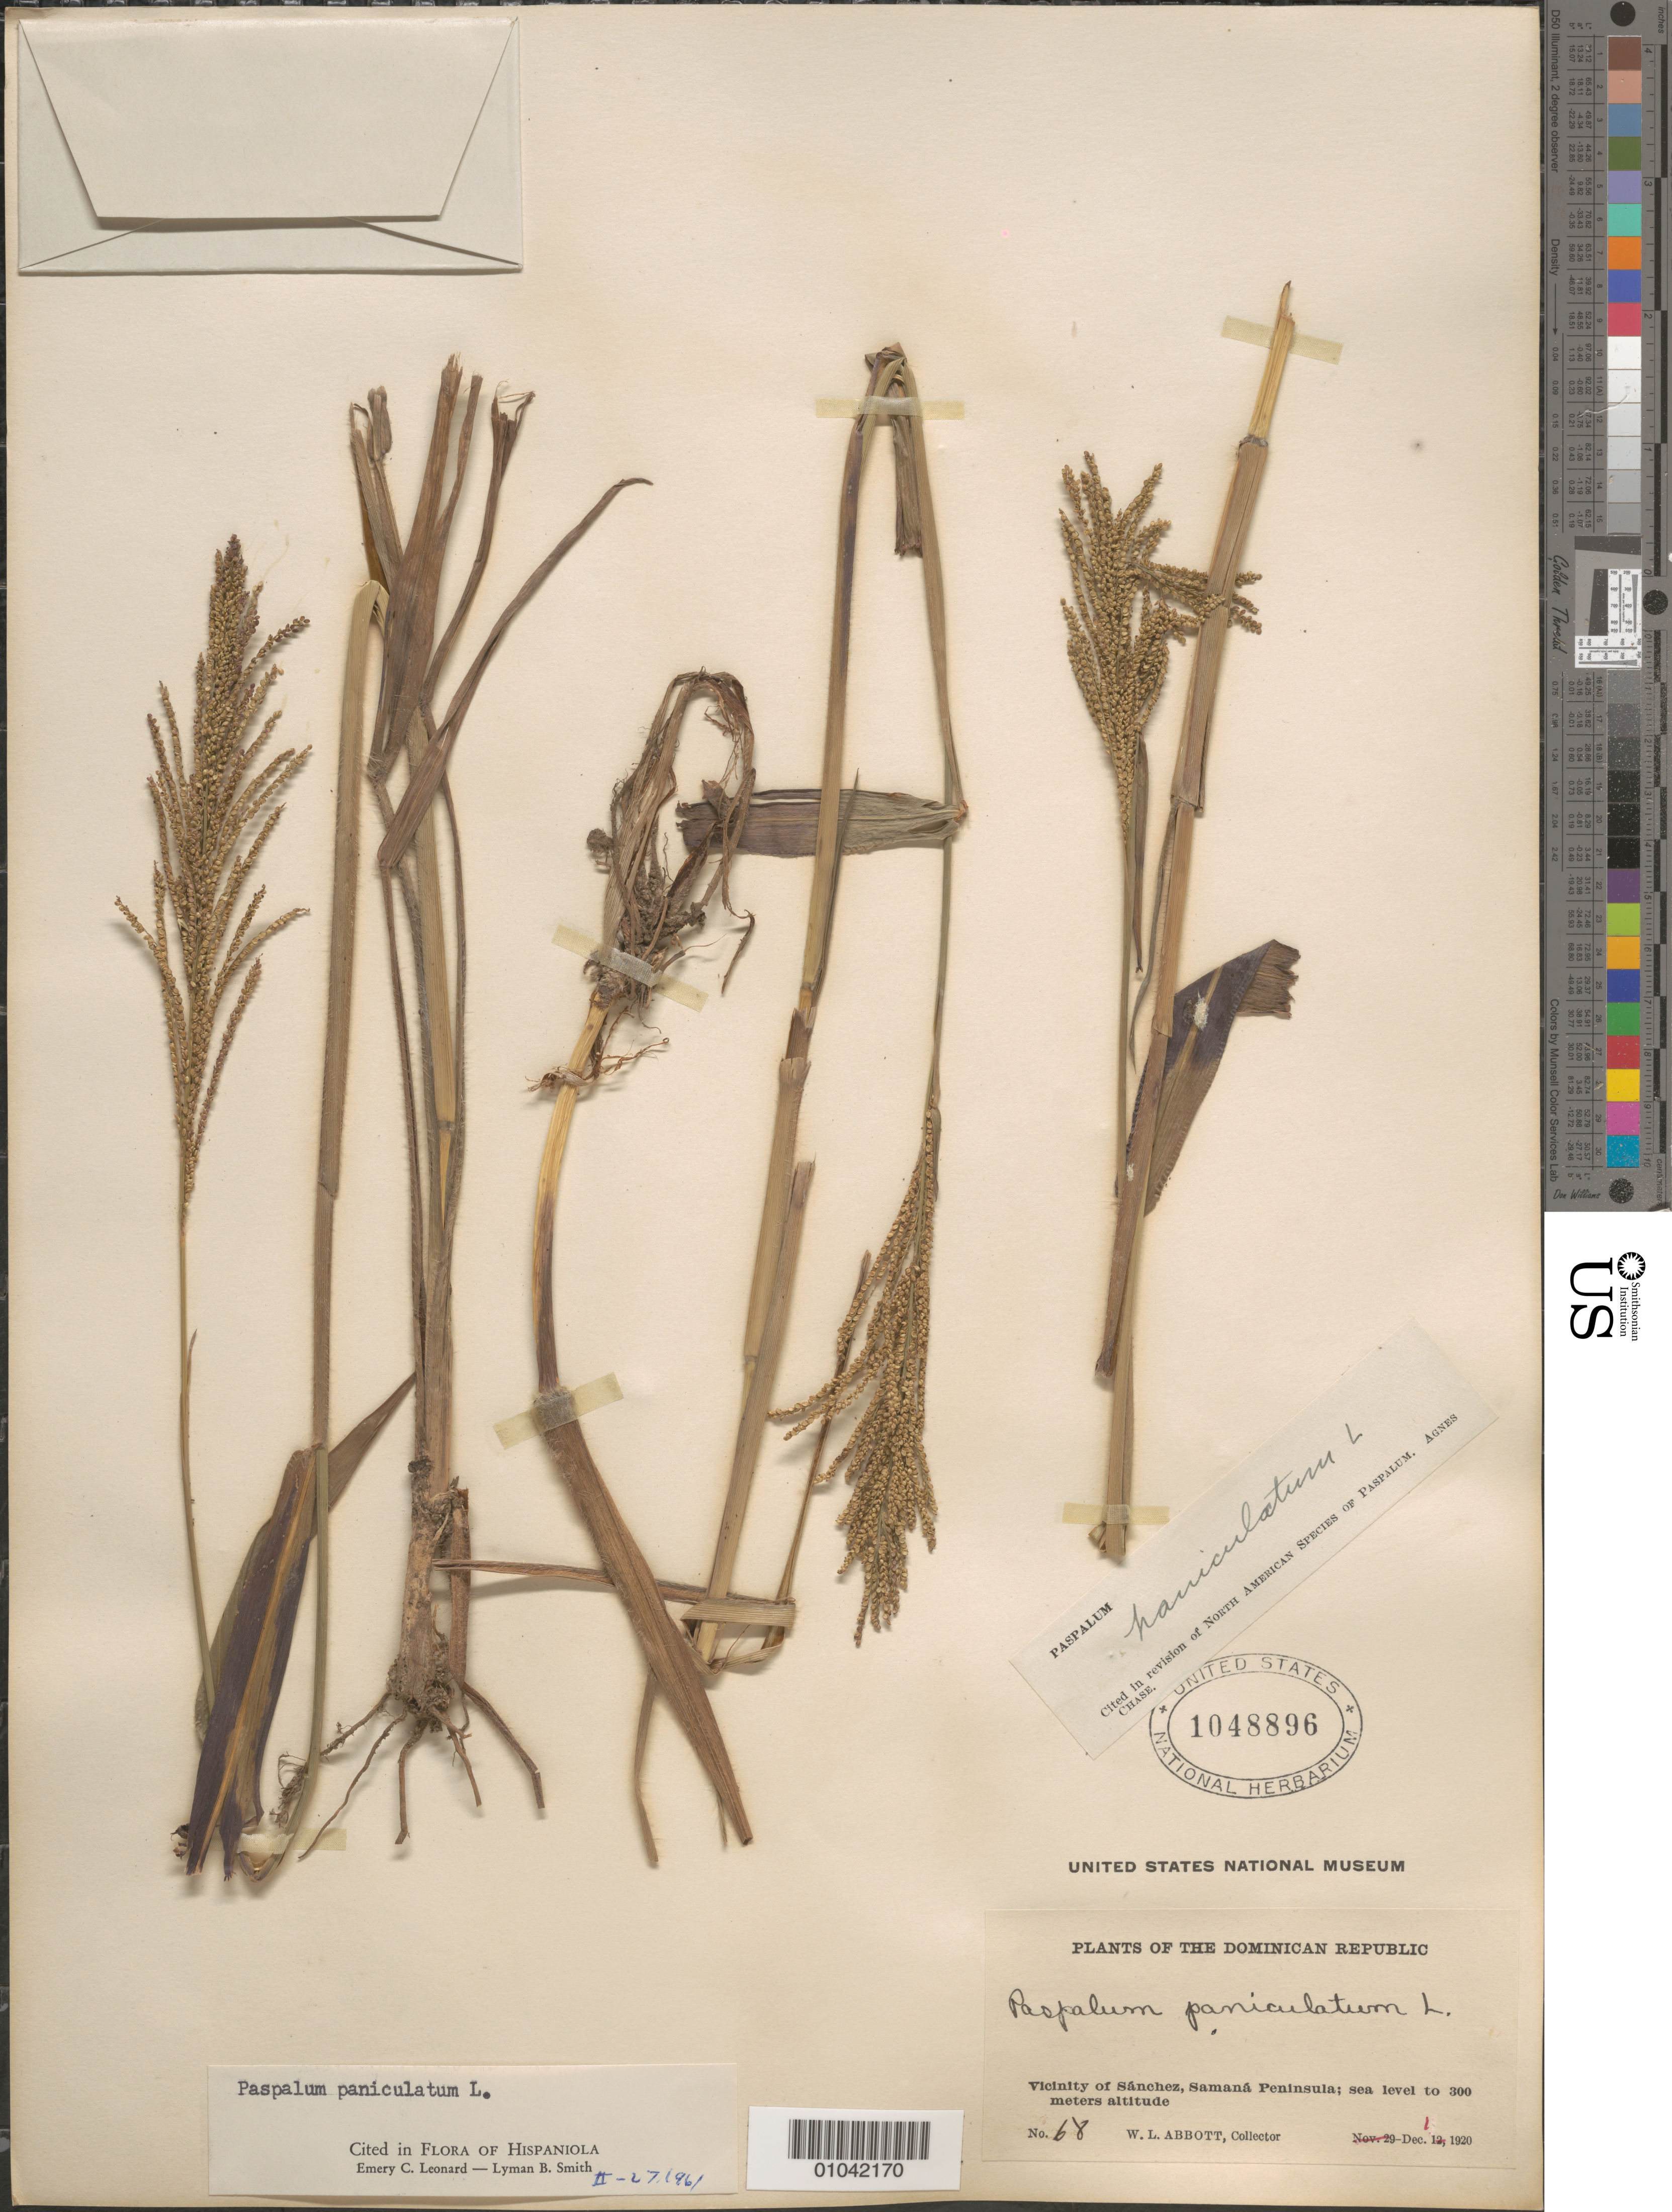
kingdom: Plantae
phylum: Tracheophyta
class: Liliopsida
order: Poales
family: Poaceae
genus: Paspalum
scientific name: Paspalum paniculatum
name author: L.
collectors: W. L. Abbott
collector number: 68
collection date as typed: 01 Dec 1920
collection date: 1920-12-01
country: Dominican Republic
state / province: Samaná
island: Hispaniola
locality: Vicinity of Sanchez, Samana Peninsula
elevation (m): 0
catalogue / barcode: US 1048896